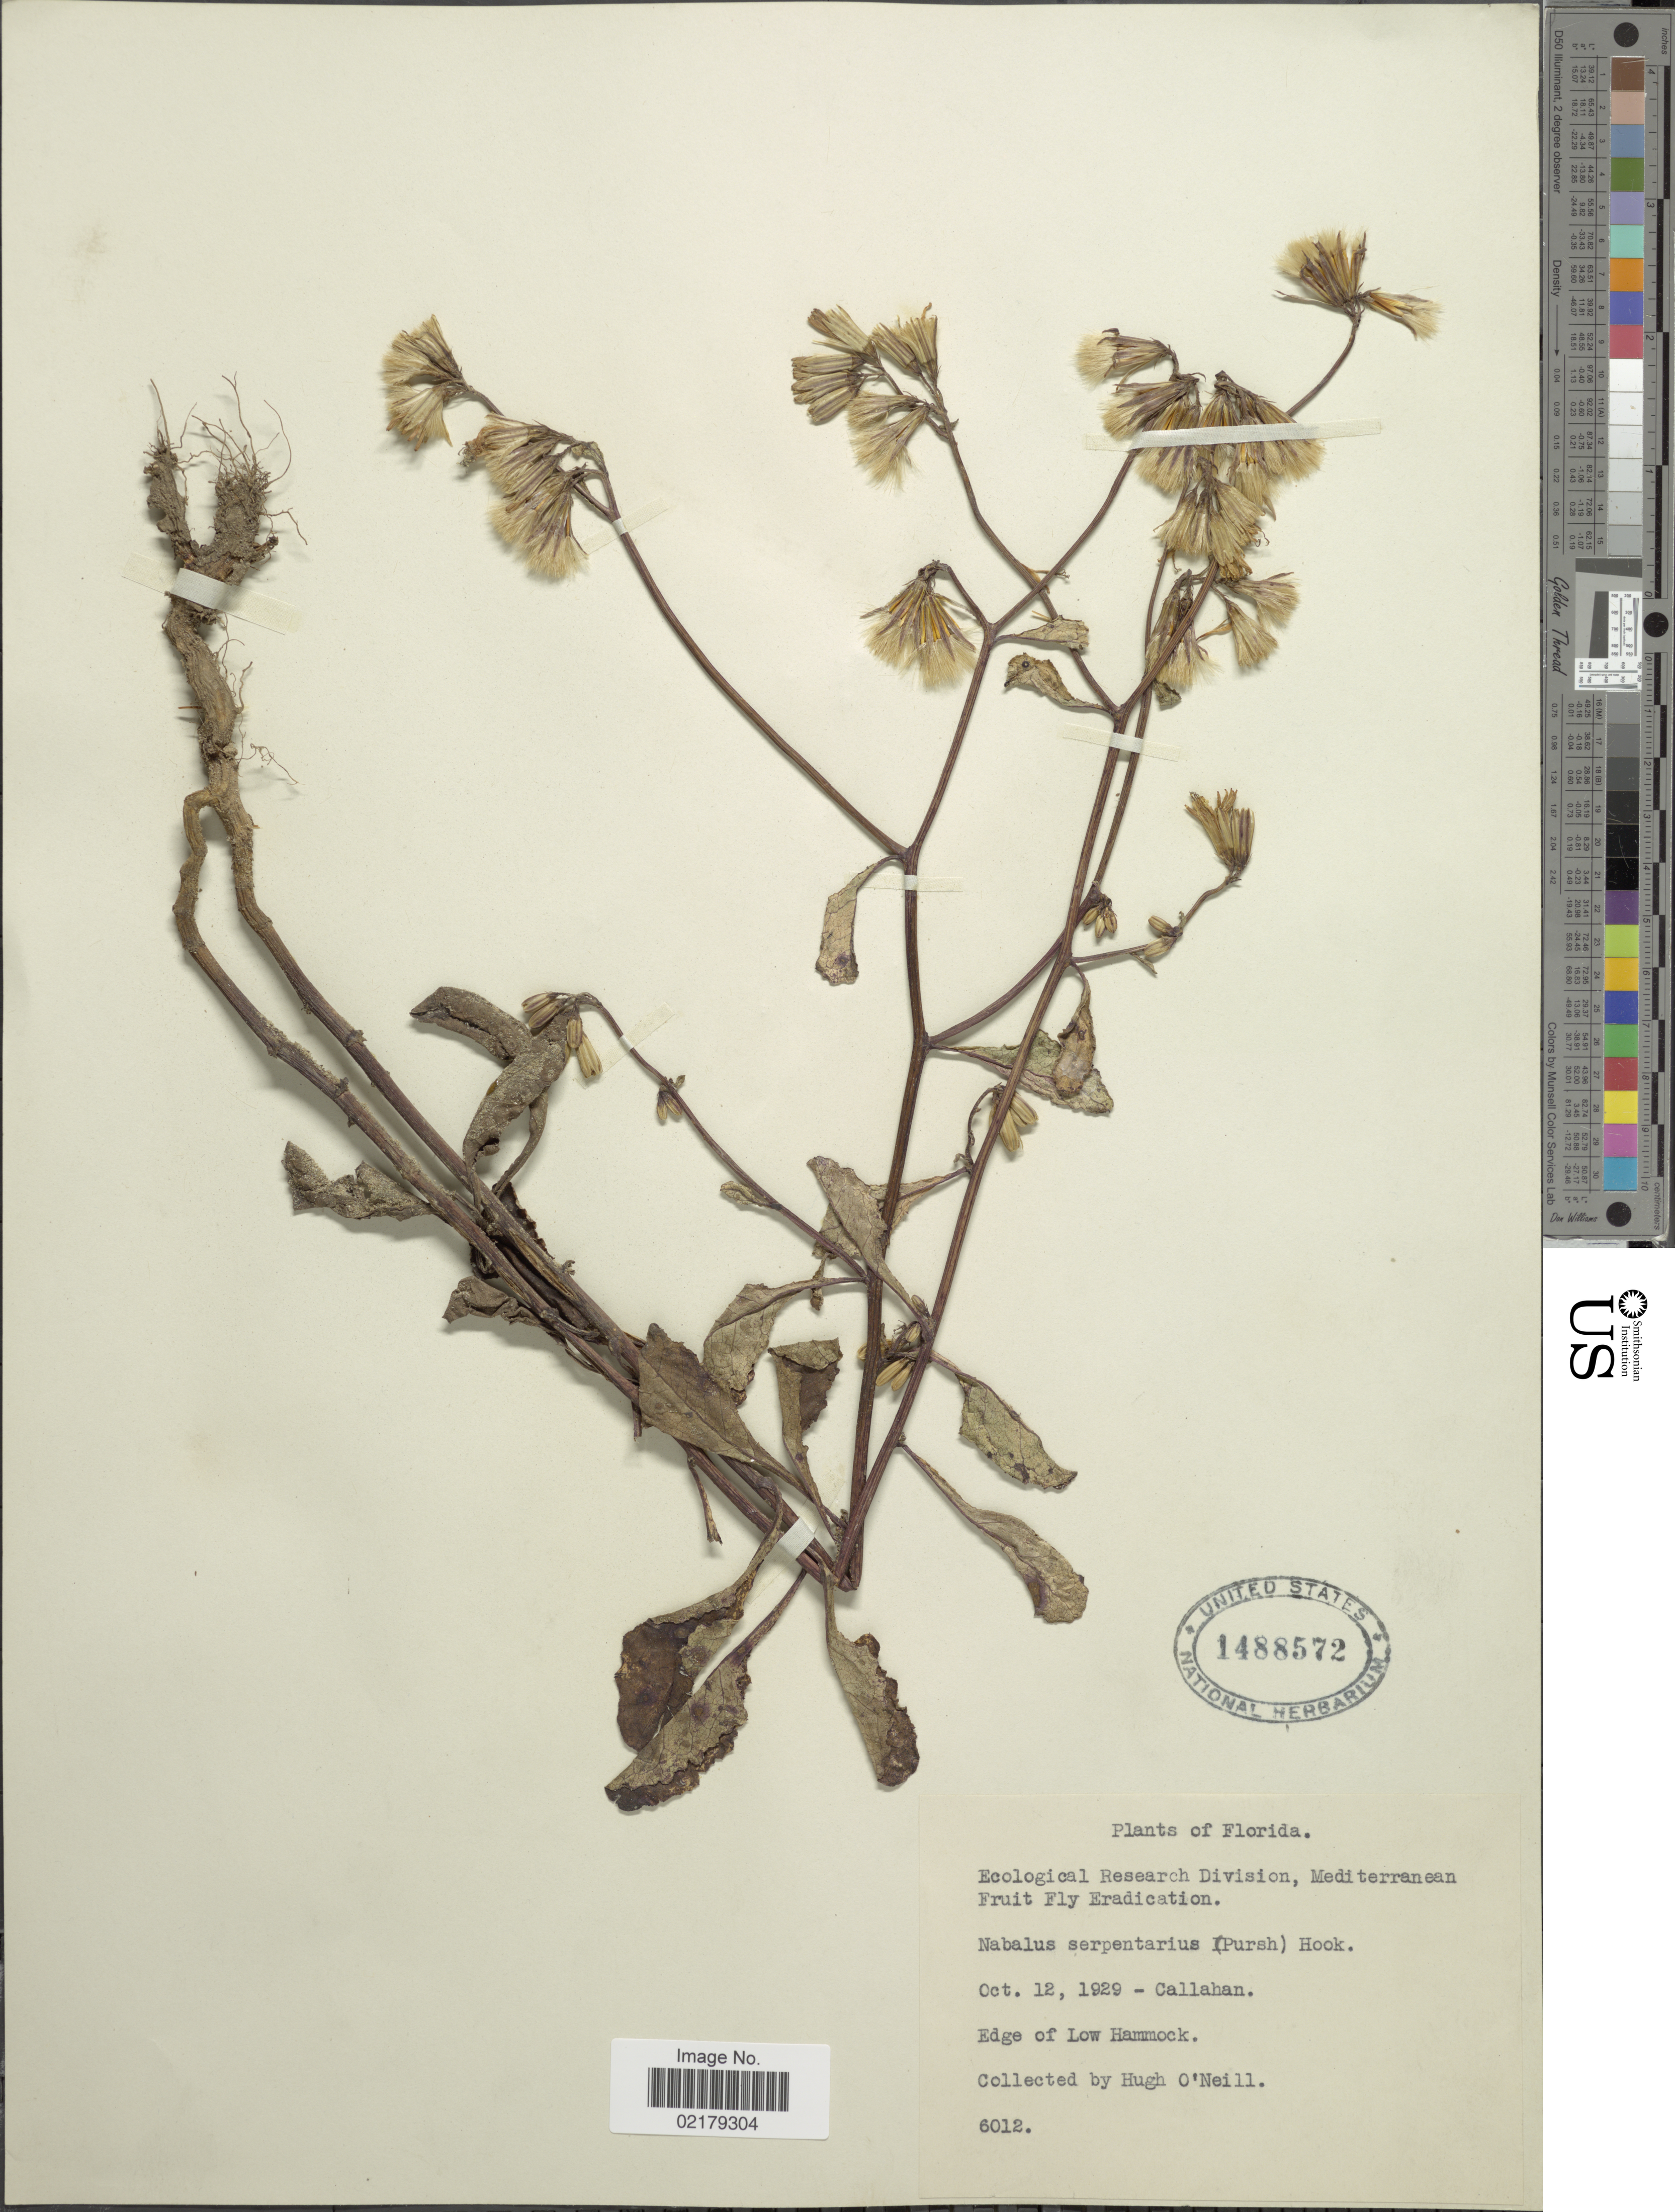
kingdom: Plantae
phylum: Tracheophyta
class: Magnoliopsida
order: Asterales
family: Asteraceae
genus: Nabalus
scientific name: Nabalus serpentarius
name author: (Pursh) Hook.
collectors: H. O'Neill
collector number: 6012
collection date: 1929-10-12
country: United States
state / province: Florida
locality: Callahan, Edge of Low Hammock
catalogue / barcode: US 1488572